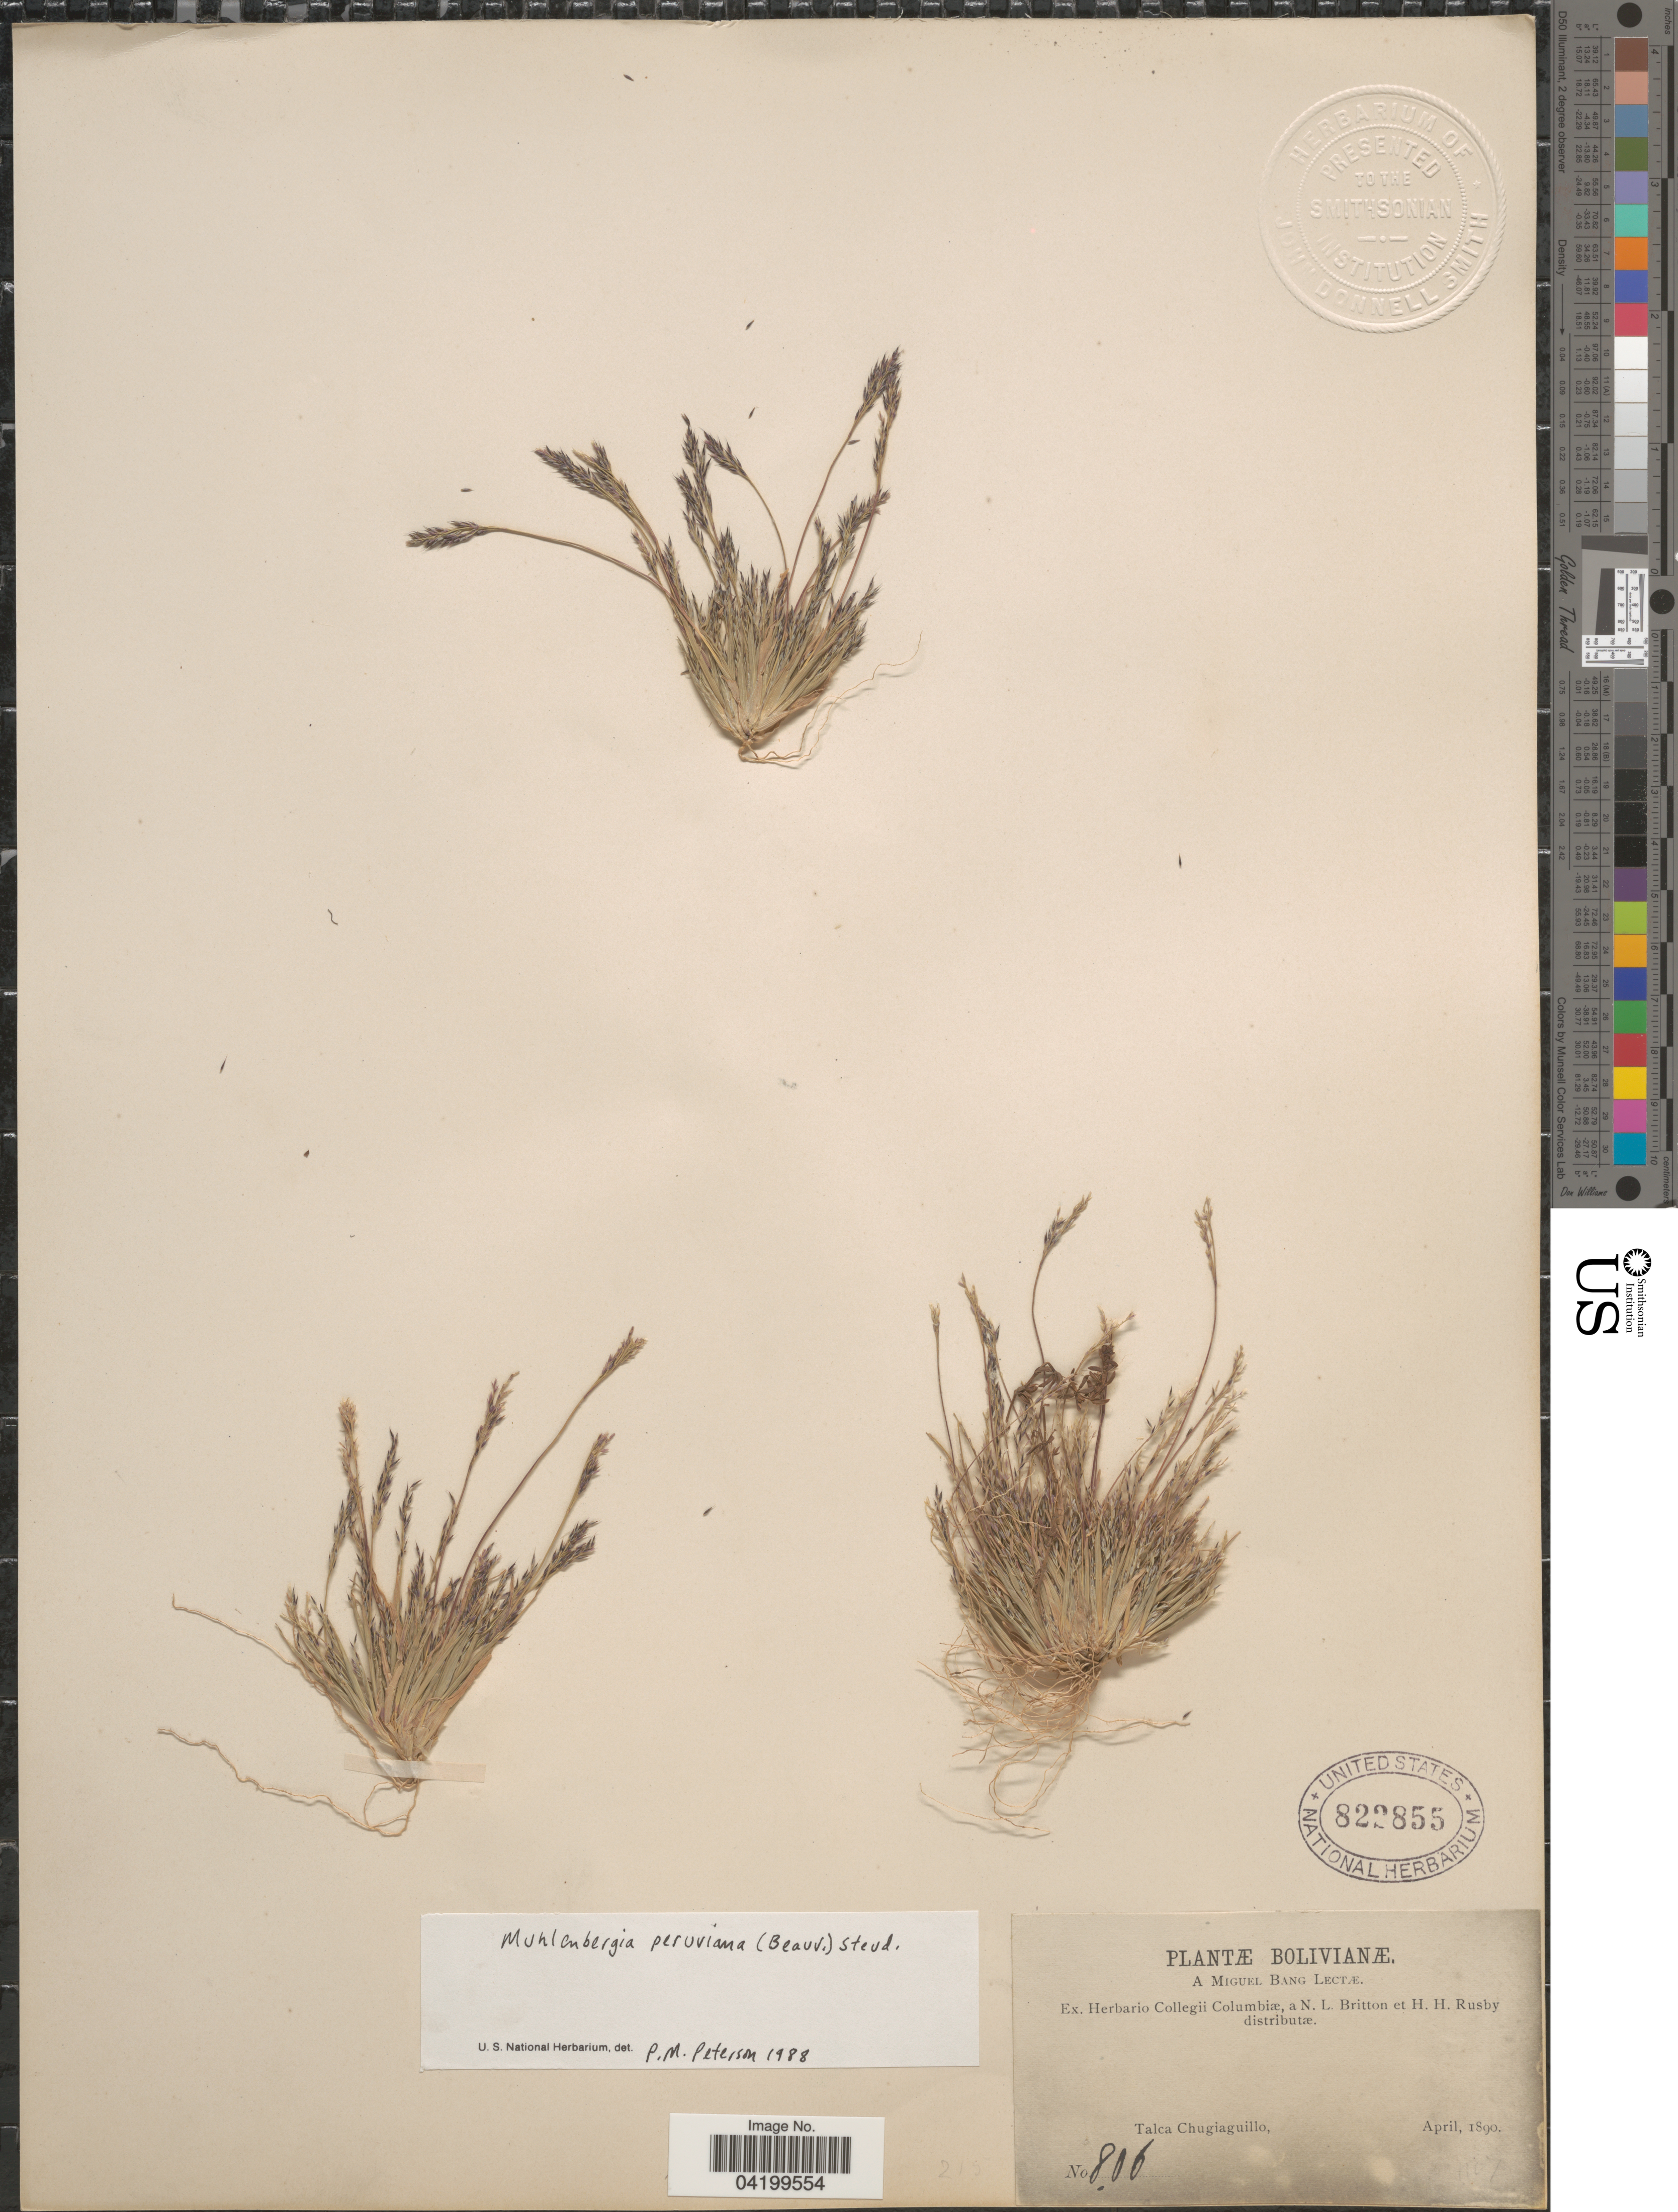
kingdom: Plantae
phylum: Tracheophyta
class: Liliopsida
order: Poales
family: Poaceae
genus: Muhlenbergia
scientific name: Muhlenbergia peruviana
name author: (P. Beauv.) Steud.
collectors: M. Bang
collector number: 806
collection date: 1890-04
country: Bolivia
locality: Talca Chugiaguillo.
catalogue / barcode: US 822855